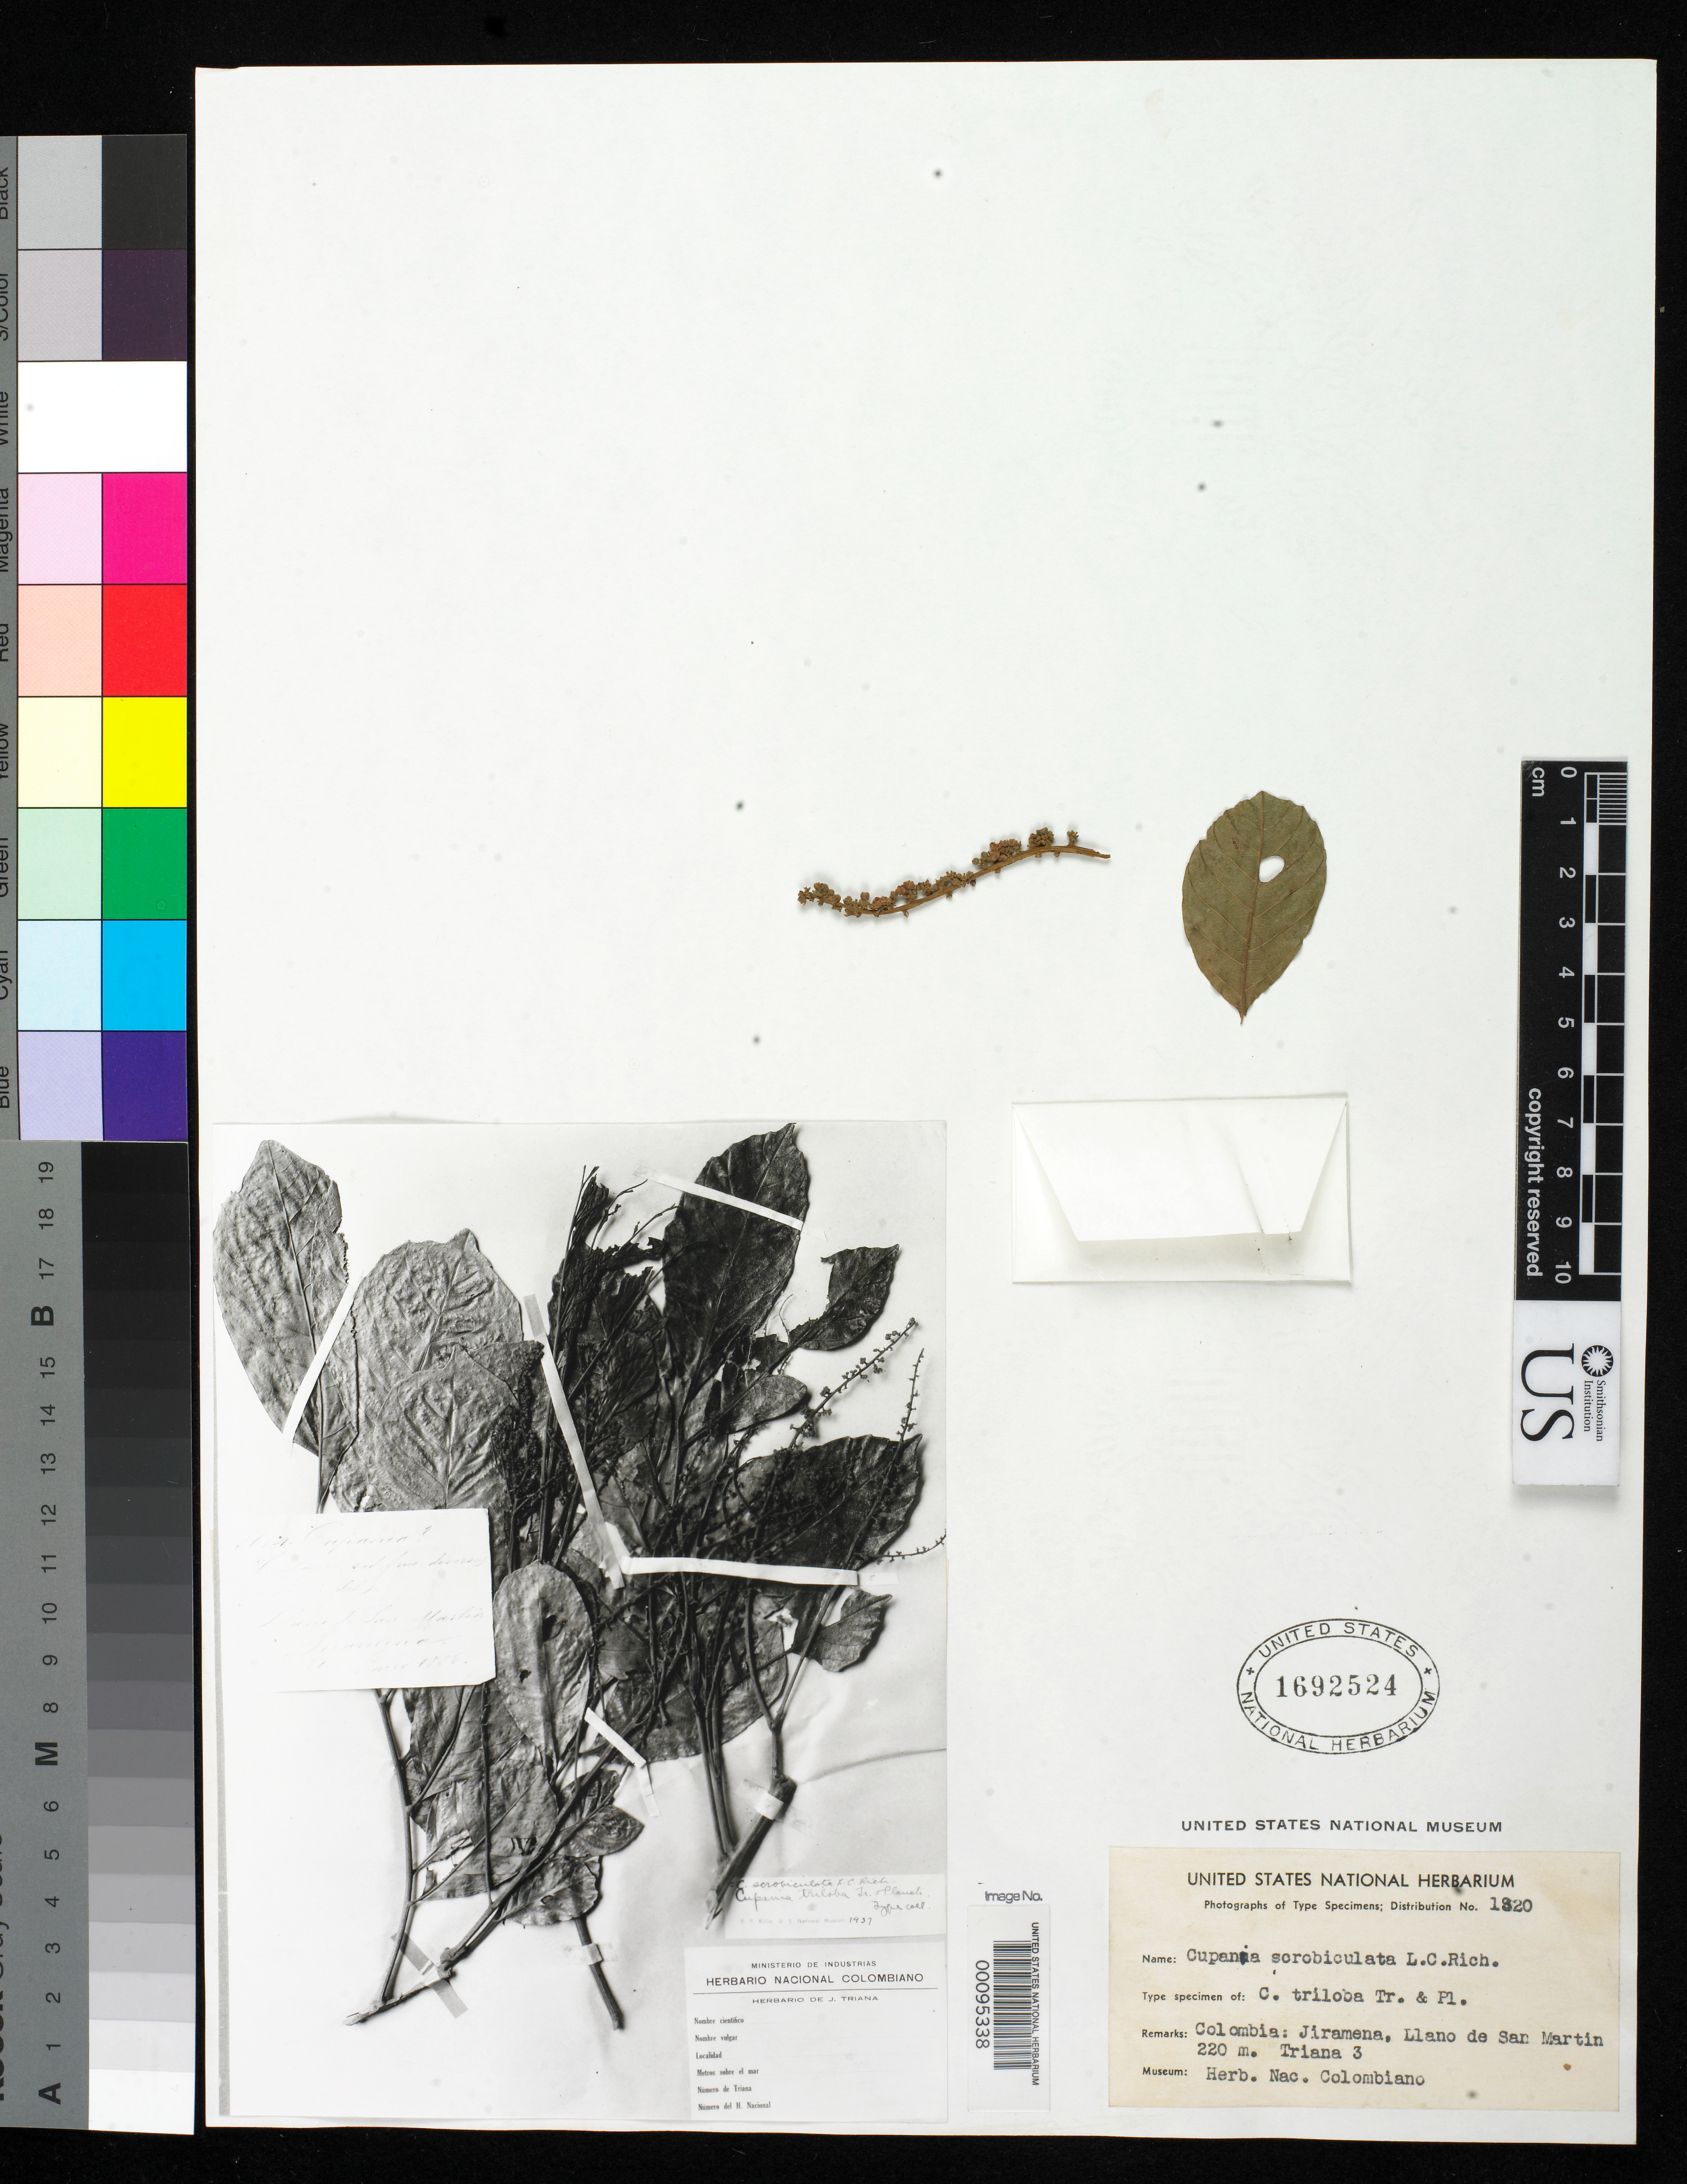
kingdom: Plantae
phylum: Tracheophyta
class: Magnoliopsida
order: Sapindales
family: Sapindaceae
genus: Cupania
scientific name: Cupania triloba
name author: Triana & Planch.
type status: Type Material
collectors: J. J. Triana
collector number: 3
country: Colombia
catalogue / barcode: US 1692524